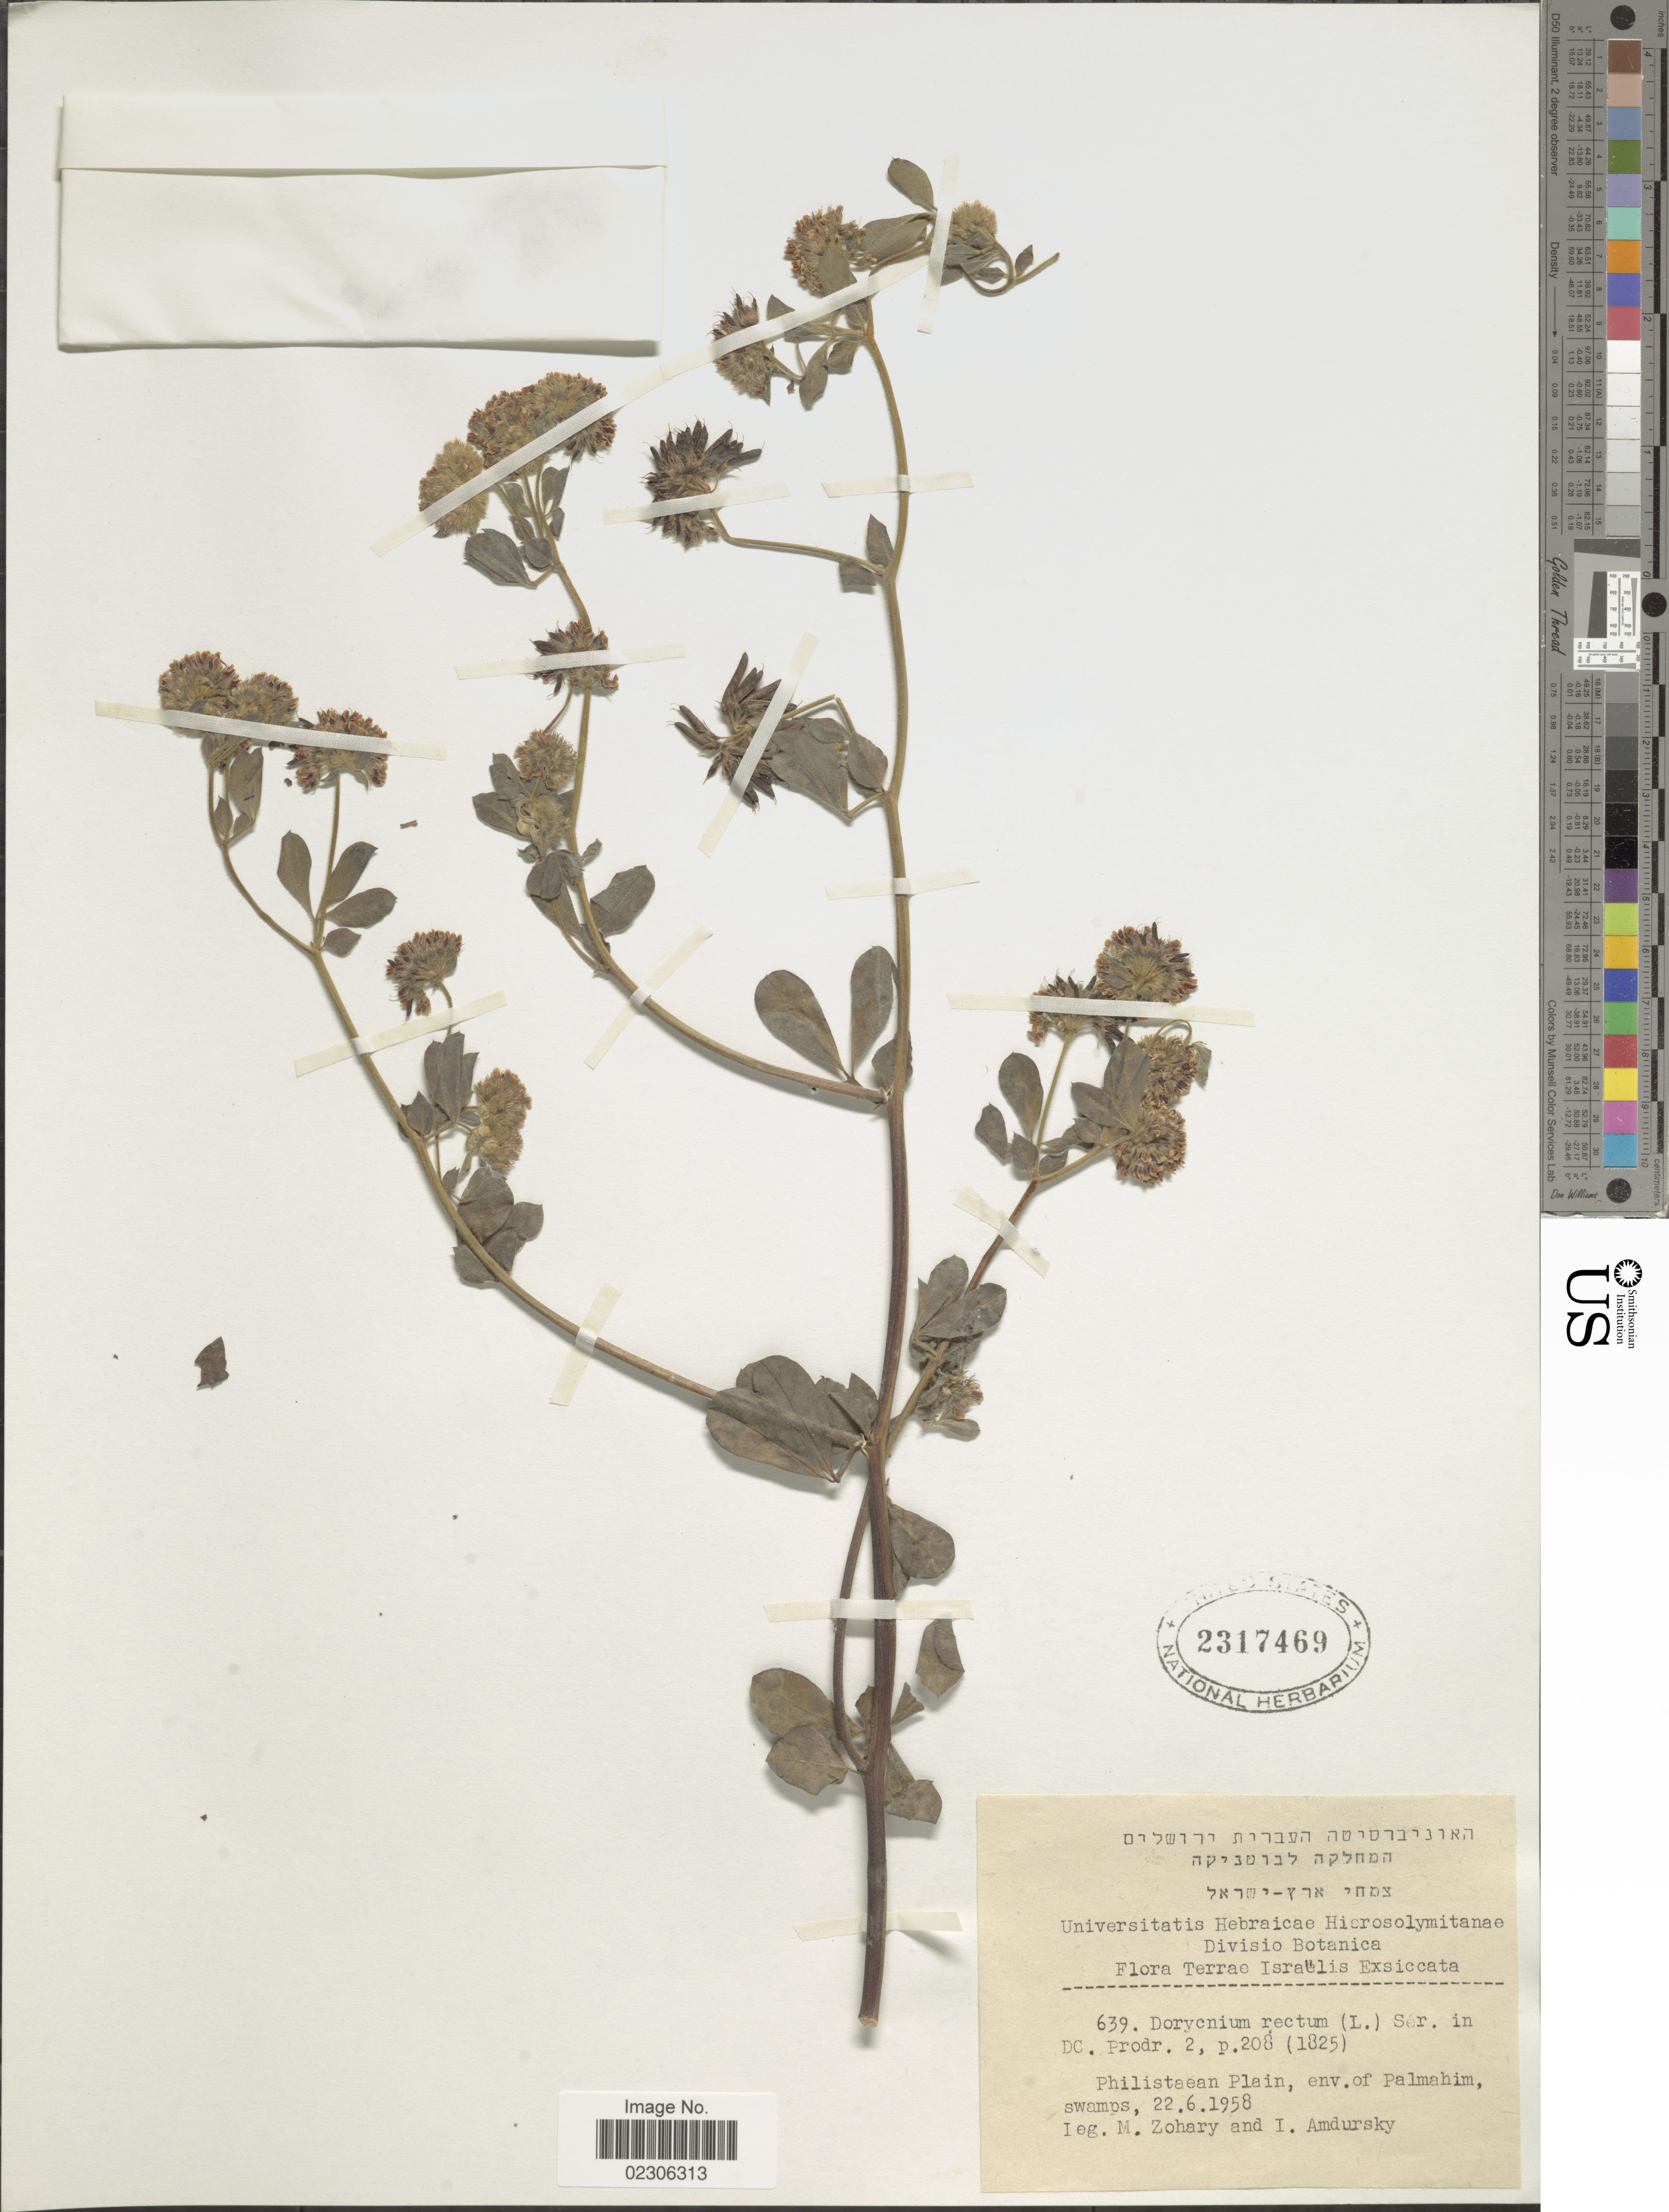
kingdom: Plantae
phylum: Tracheophyta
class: Magnoliopsida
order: Fabales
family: Fabaceae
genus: Dorycnium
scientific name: Dorycnium rectum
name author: (L.) Ser.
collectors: M. Zohary & I. Amdursky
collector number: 639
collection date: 1958-06-20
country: Israel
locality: Terrao Israelis, Philistaean Plain, env. of Palmahim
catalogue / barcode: US 2317469